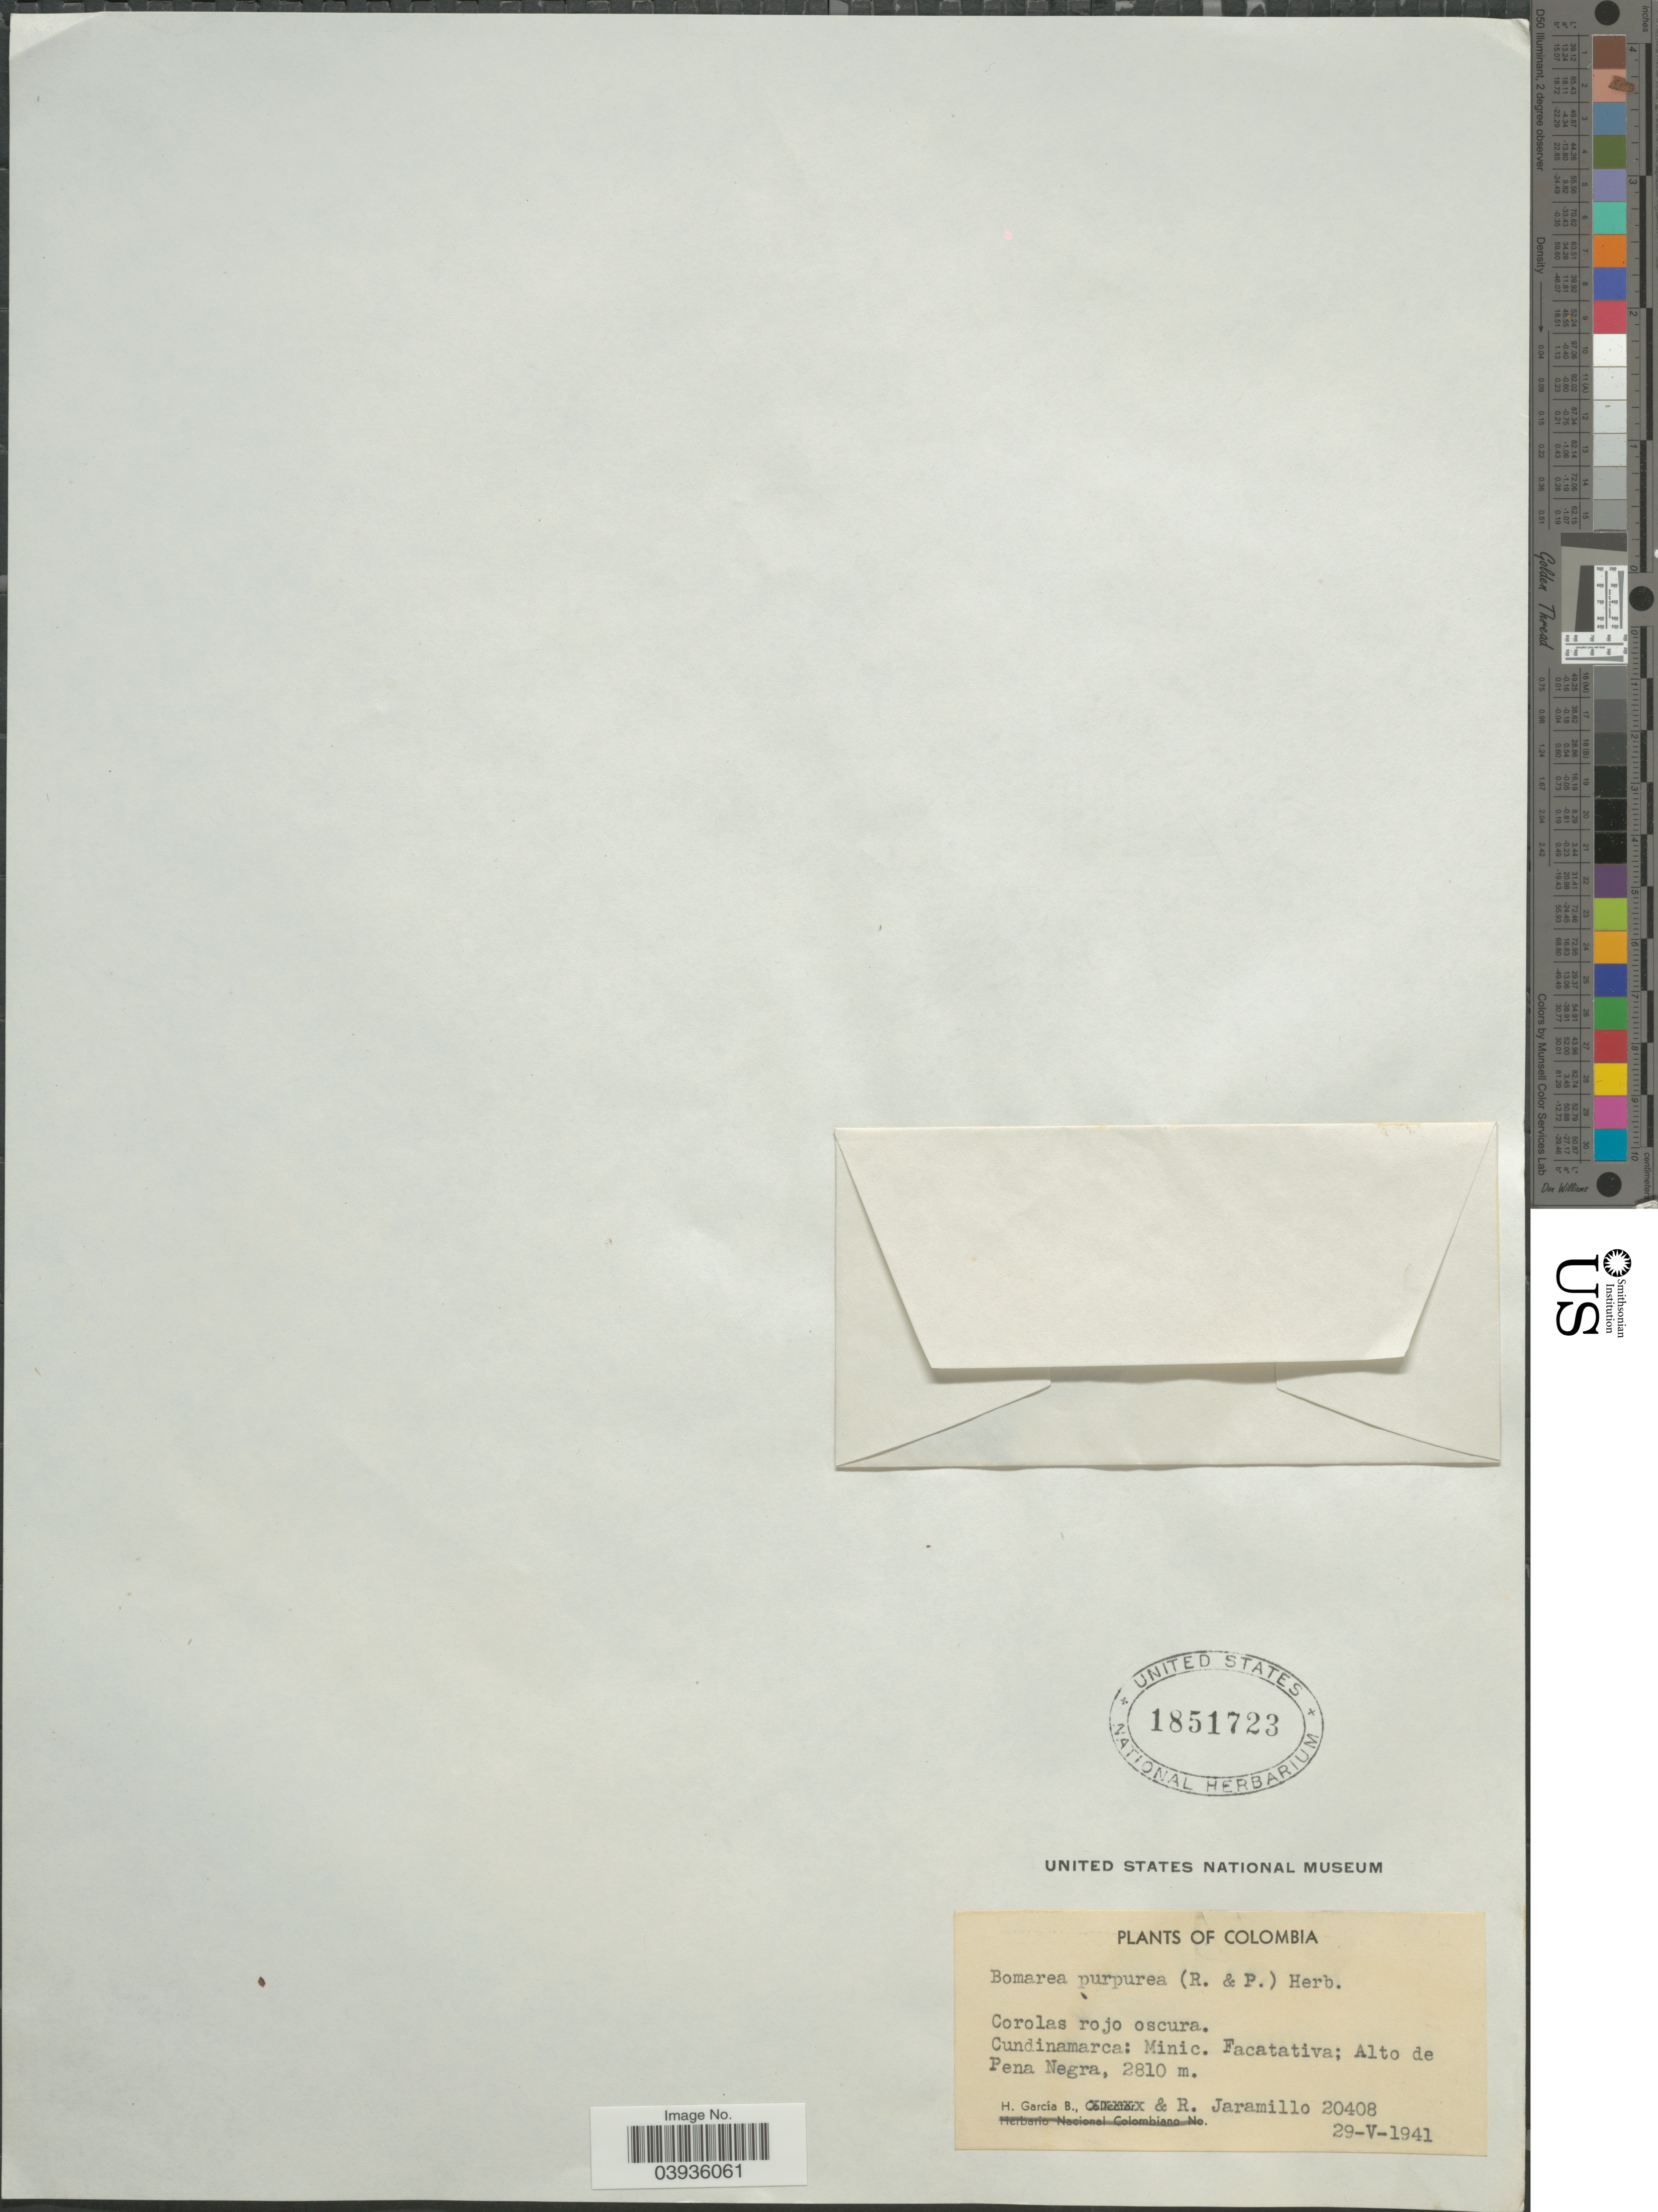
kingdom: Plantae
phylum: Tracheophyta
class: Liliopsida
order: Liliales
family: Alstroemeriaceae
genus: Bomarea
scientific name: Bomarea purpurea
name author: (Ruiz & Pav.) Herb.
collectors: H. García B. & R. Jaramillo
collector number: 20408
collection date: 1941-05-29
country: Colombia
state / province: Cundinamarca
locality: Minic. Facatativa; Alto de Pena Negra.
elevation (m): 2810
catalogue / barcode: US 1851723